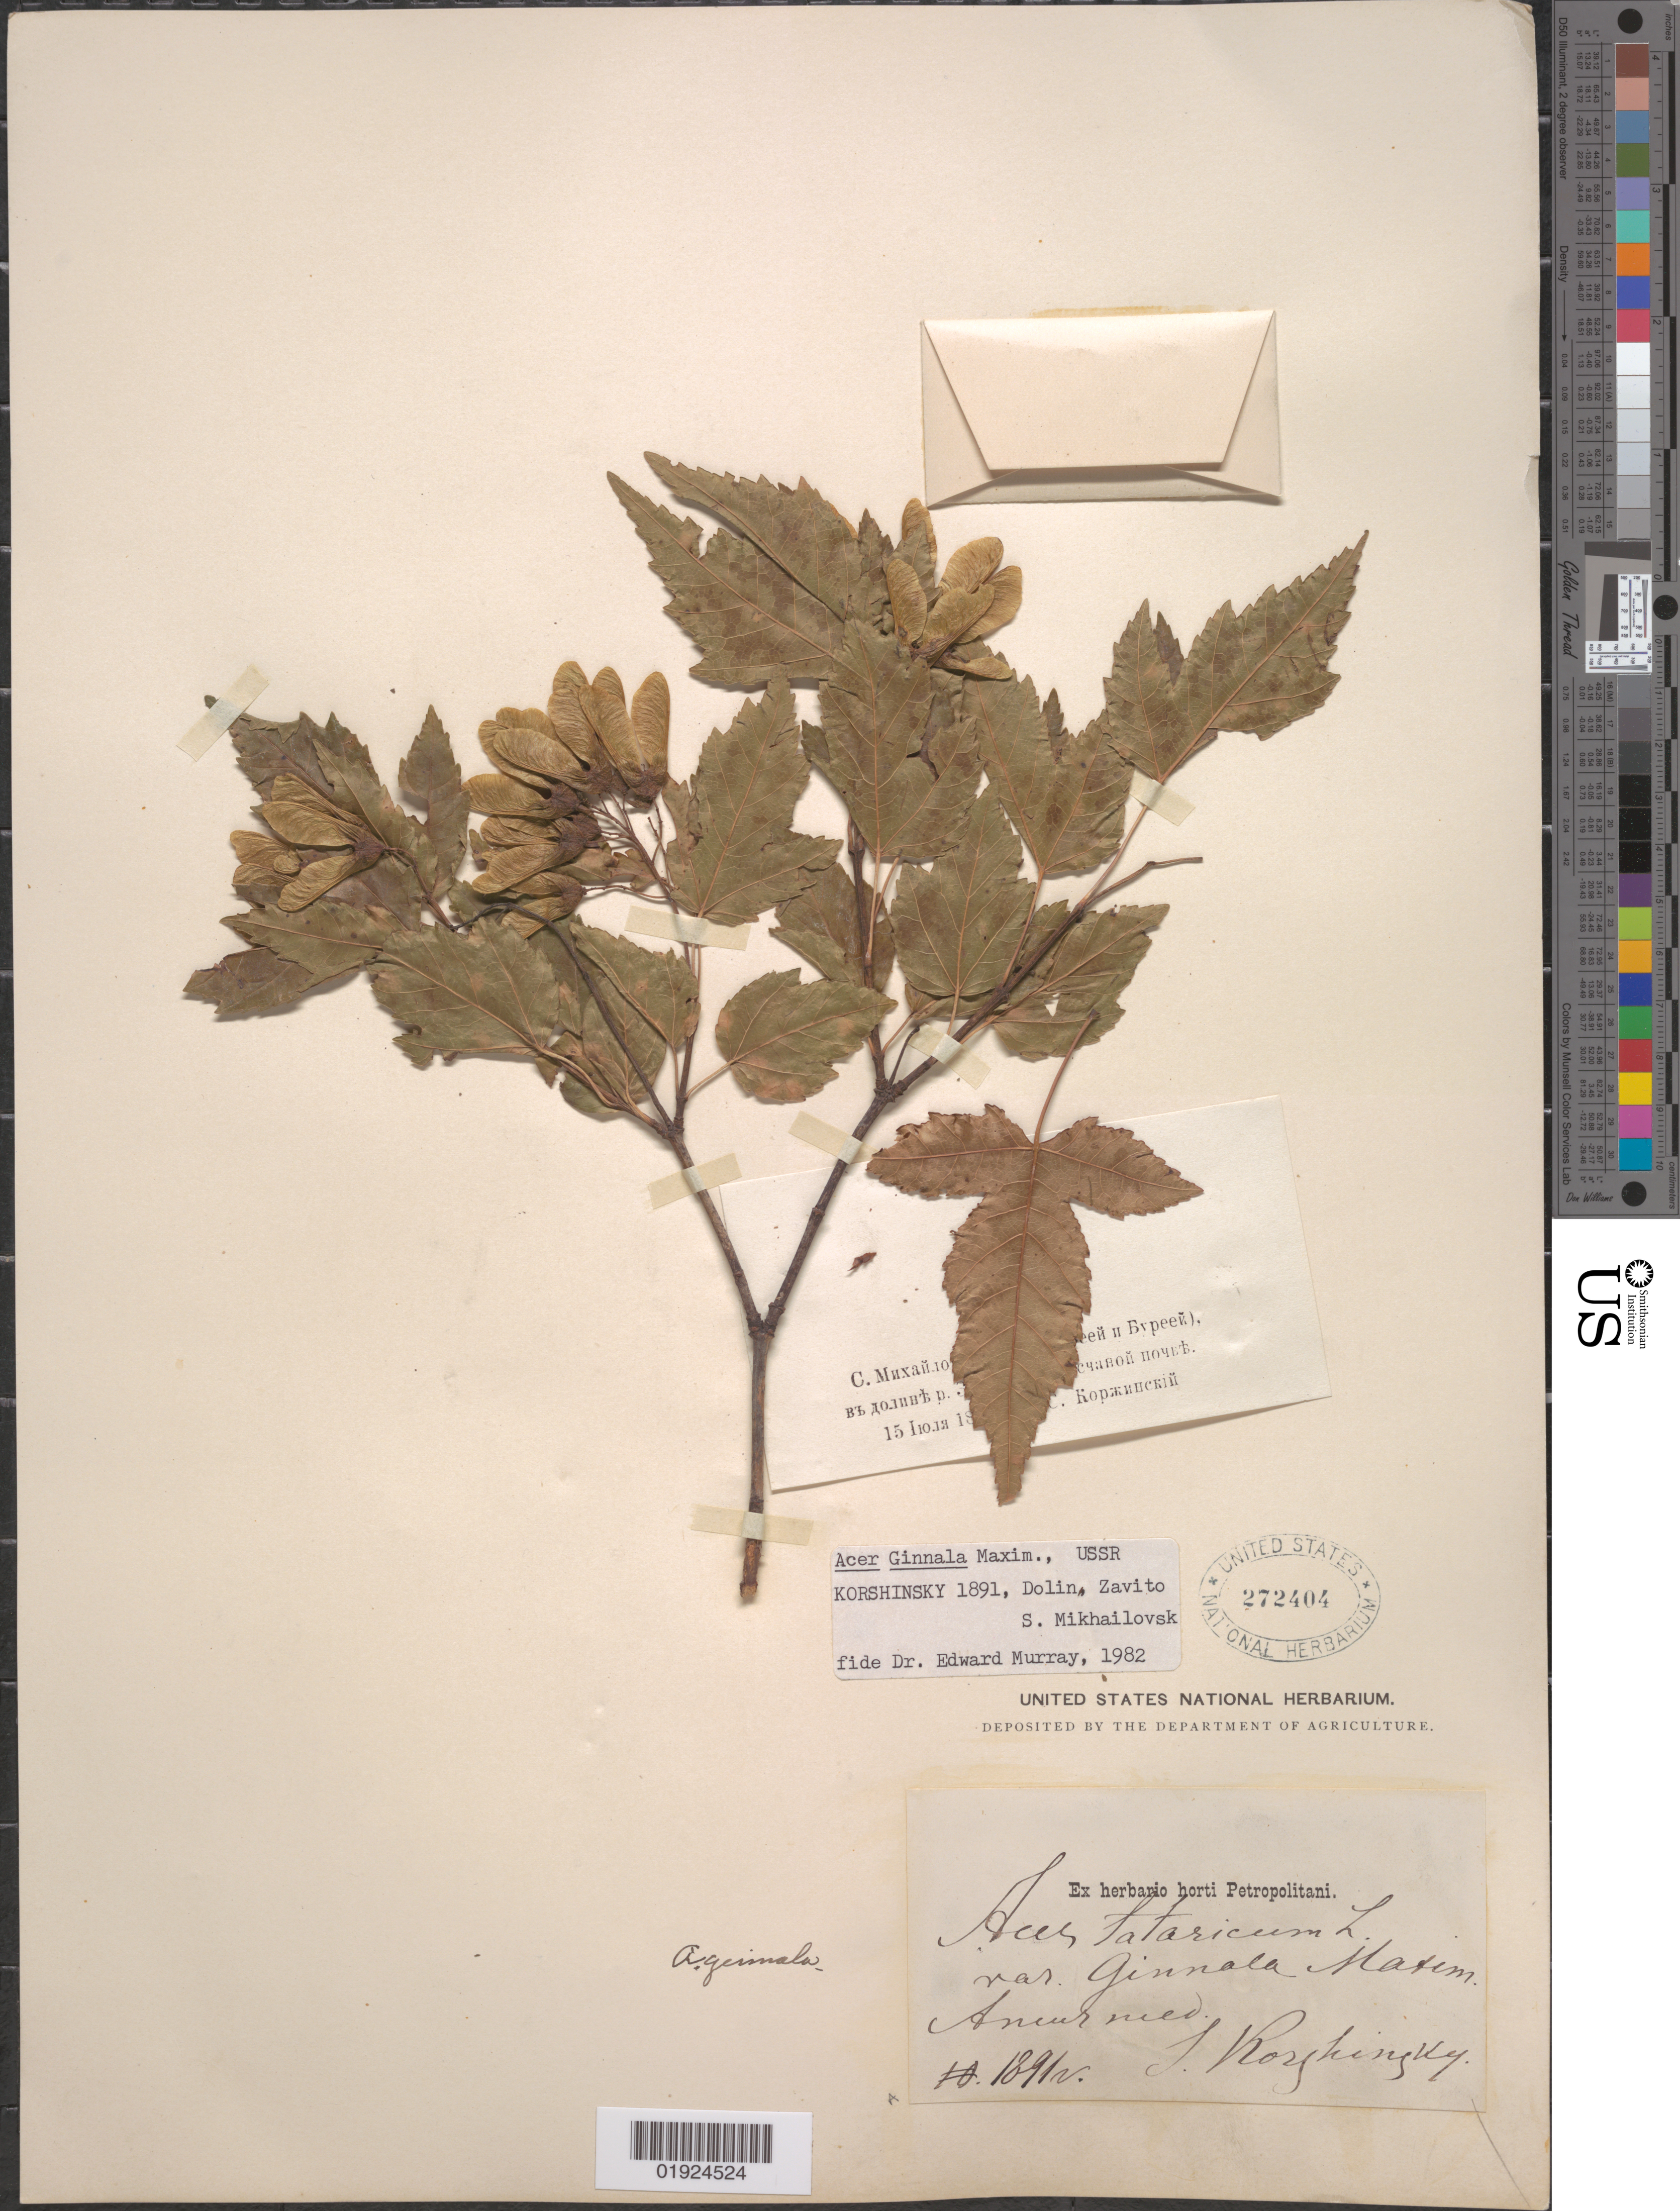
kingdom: Plantae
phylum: Tracheophyta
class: Magnoliopsida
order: Sapindales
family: Sapindaceae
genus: Acer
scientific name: Acer ginnala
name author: Maxim.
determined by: Murray, Edward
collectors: S. I. Korshinsky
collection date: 1891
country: Russian Federation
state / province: Amur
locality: Amur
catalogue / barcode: US 272404